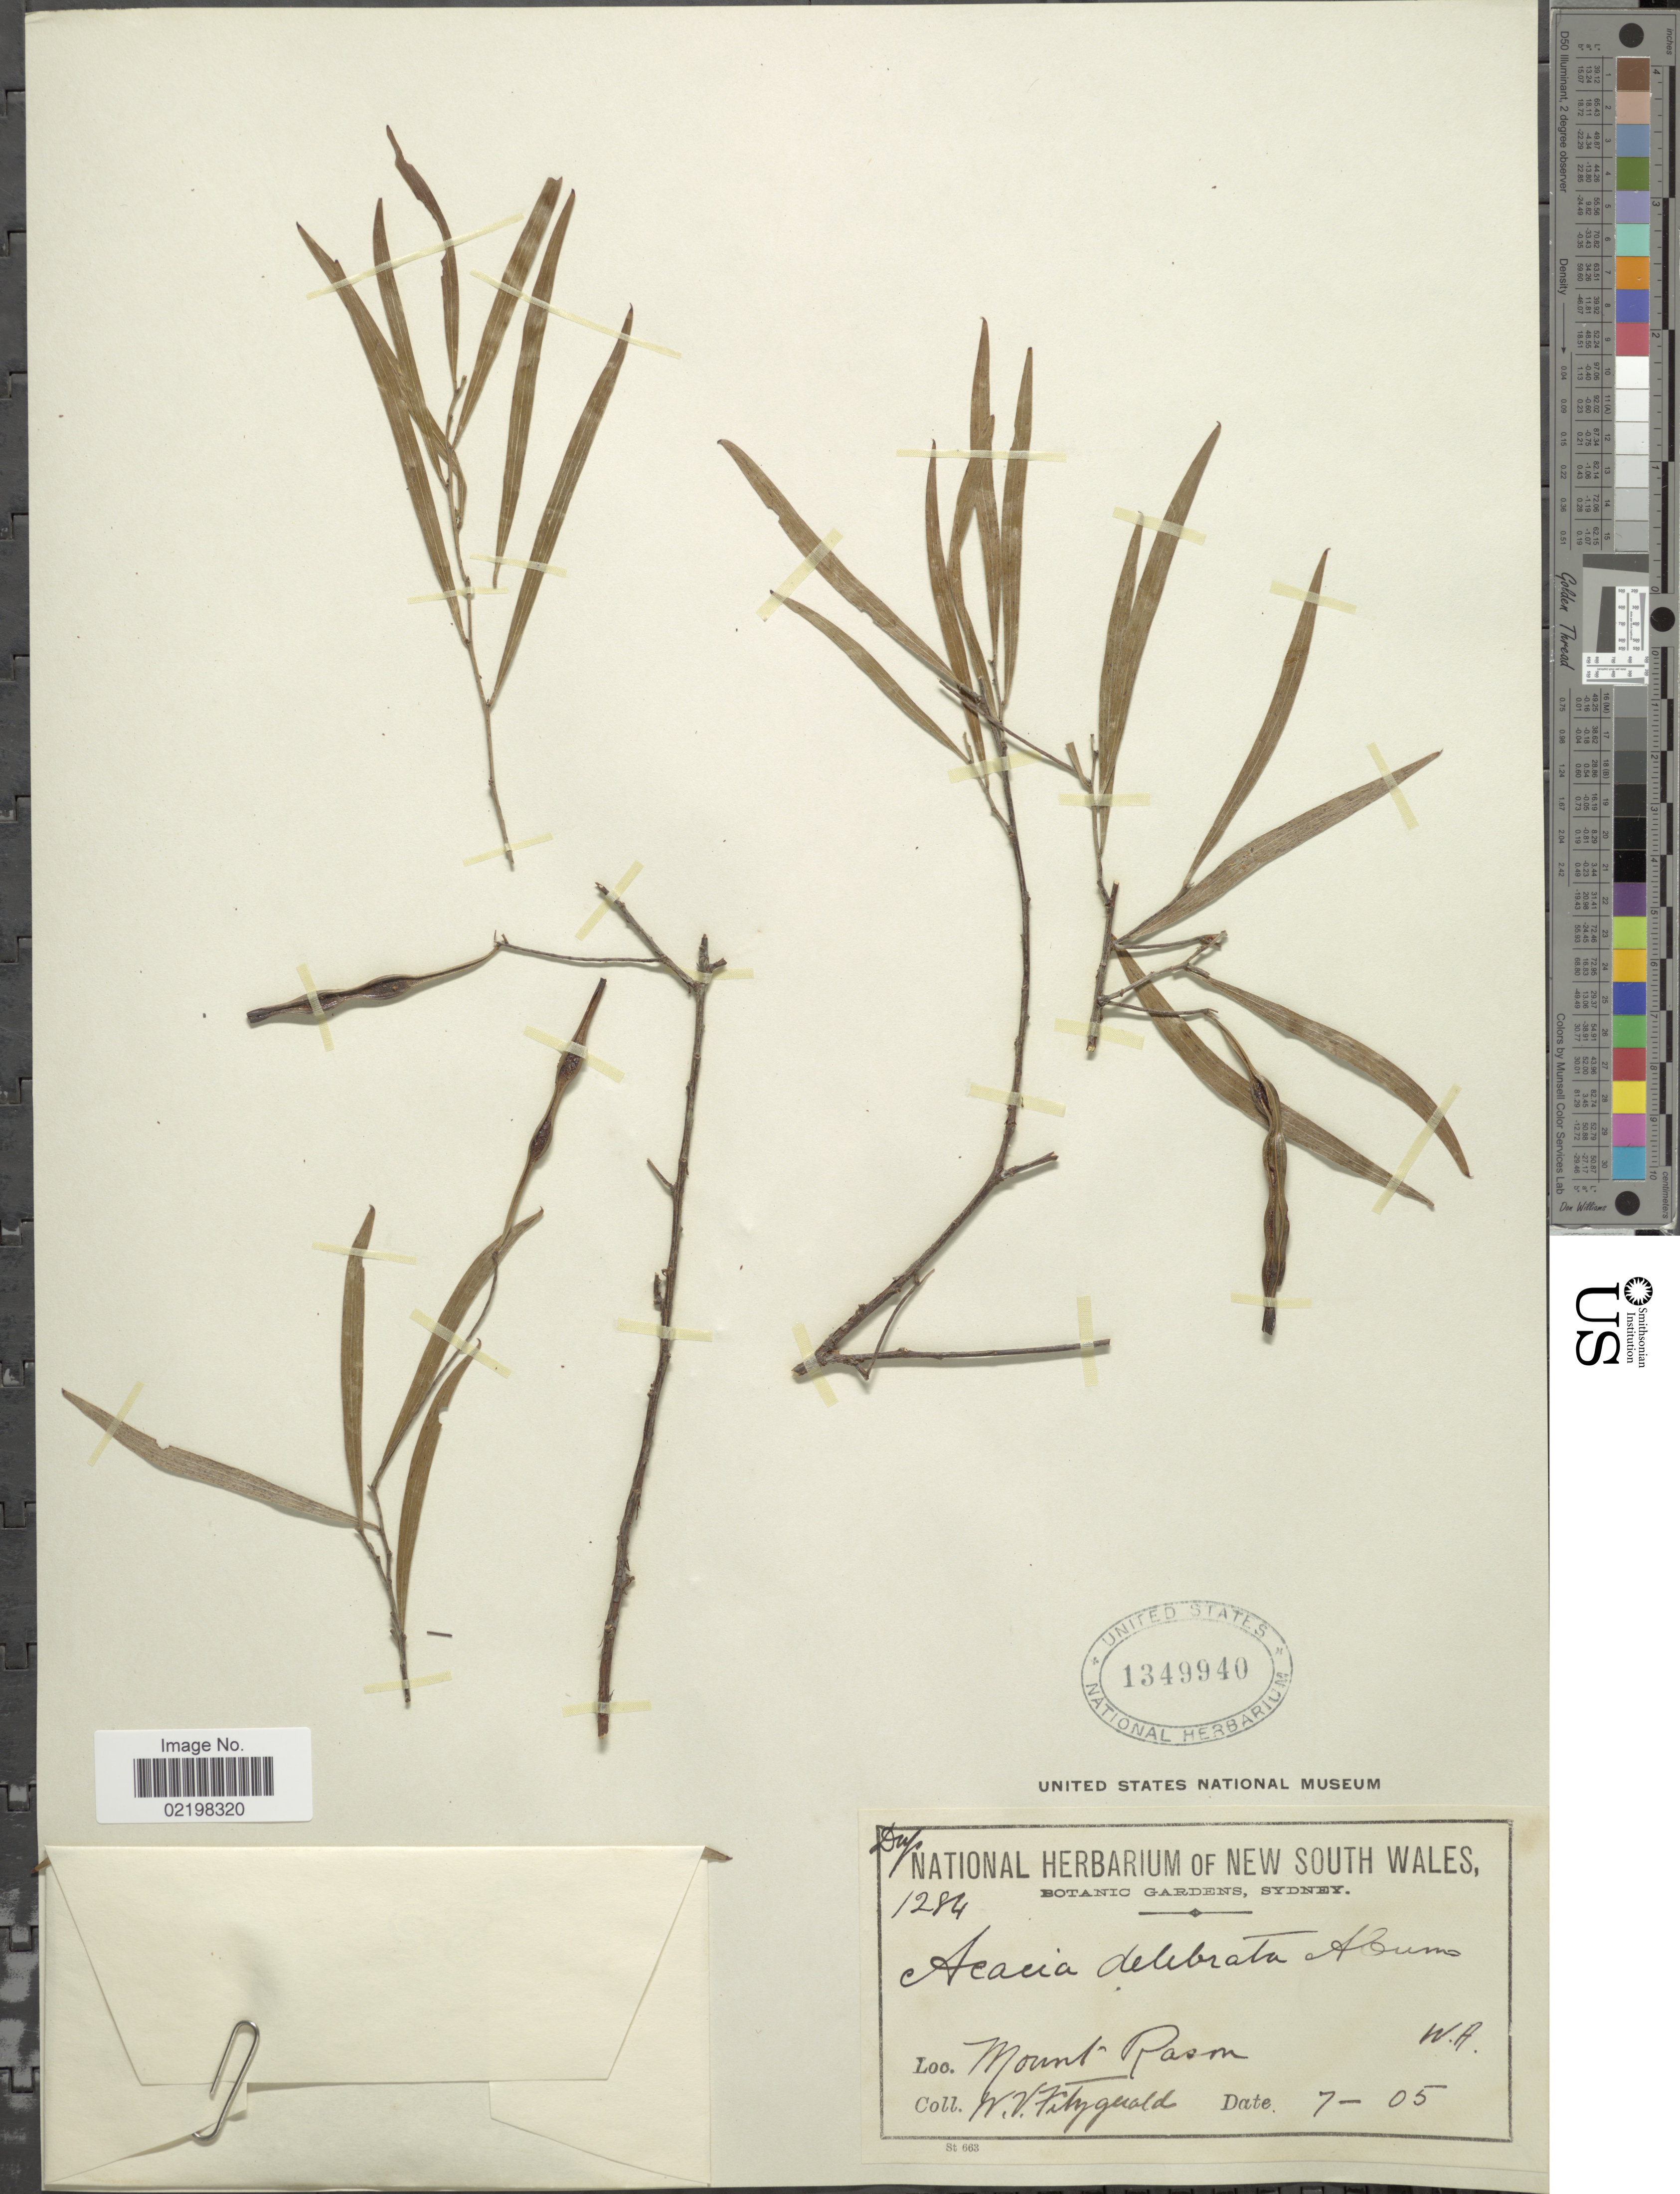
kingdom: Plantae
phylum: Tracheophyta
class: Magnoliopsida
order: Fabales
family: Fabaceae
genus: Acacia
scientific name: Acacia delibrata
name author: A. Cunn. ex Benth.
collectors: W. Fitzgerald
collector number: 1284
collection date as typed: Transcribed d/m/y: /7/05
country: Australia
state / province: Western Australia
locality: Mount Rasm [interpreted]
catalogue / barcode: US 1349940